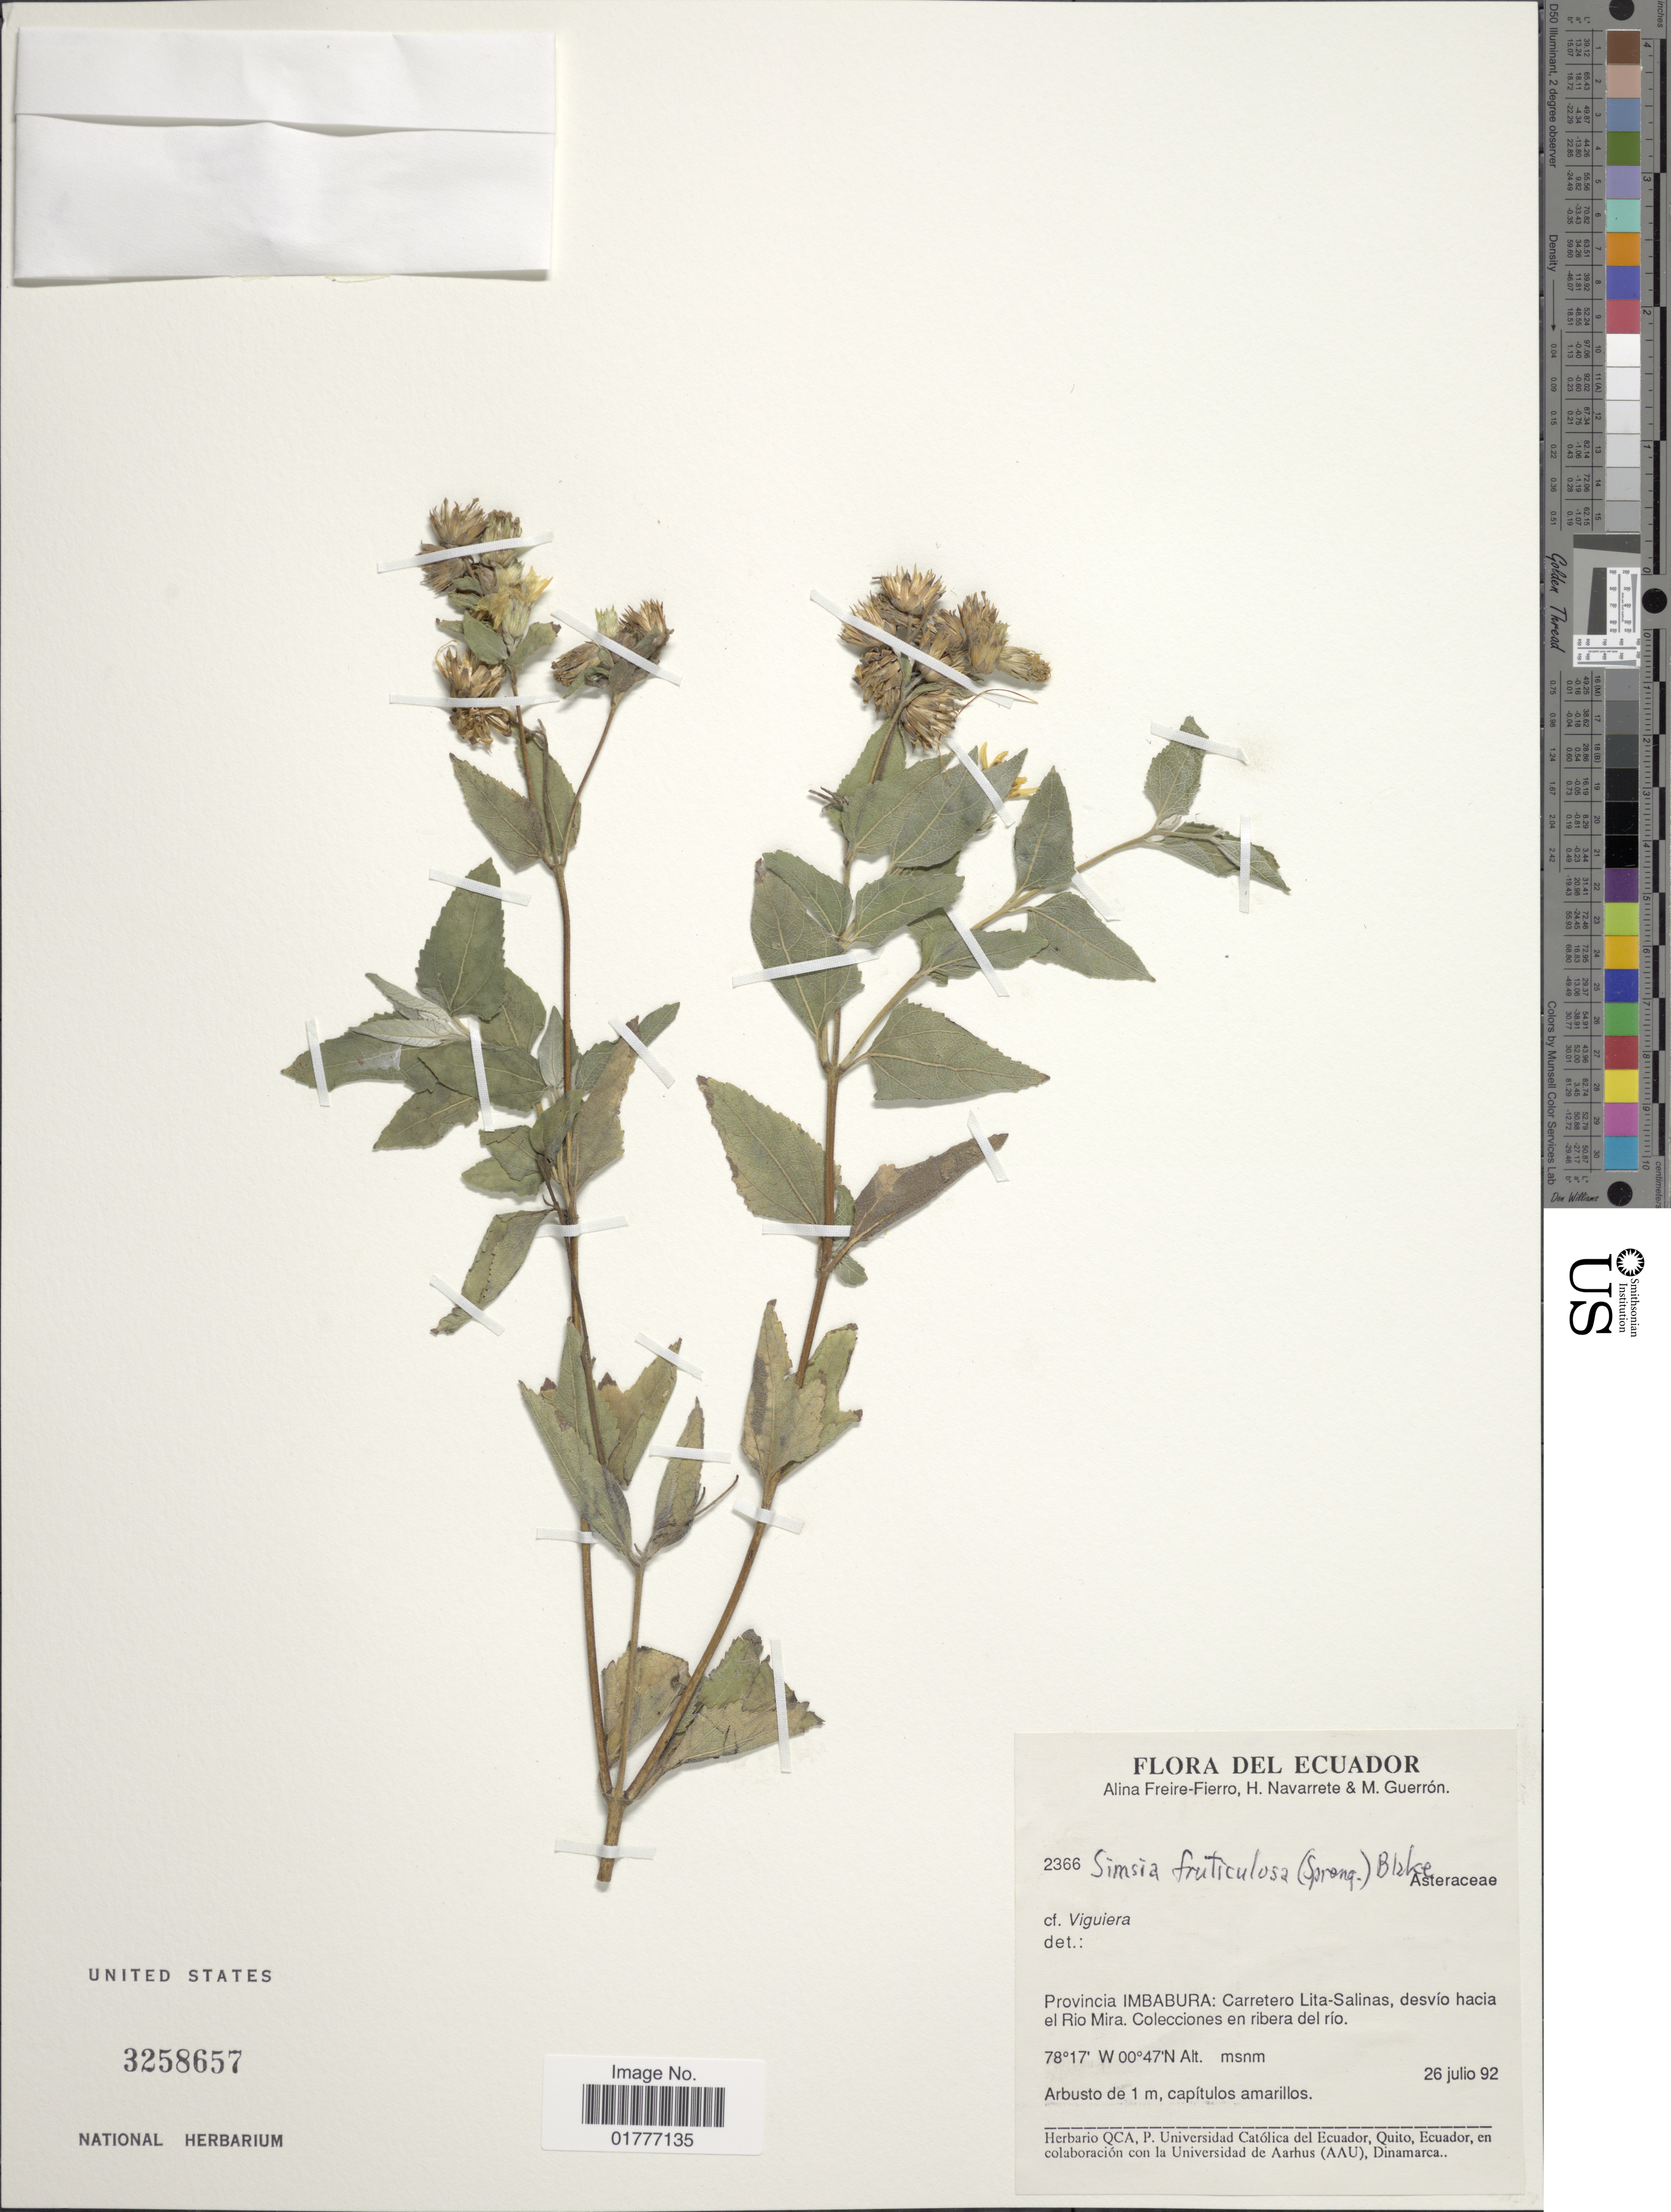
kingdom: Plantae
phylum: Tracheophyta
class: Magnoliopsida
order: Asterales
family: Asteraceae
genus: Simsia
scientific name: Simsia fruticulosa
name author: (Spreng.) S.F. Blake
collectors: A. Freire-Fierro, H. Navarrete & M. Guerron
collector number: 2366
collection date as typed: Transcribed d/m/y: 26/7/92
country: Ecuador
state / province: Imbabura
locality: Carretero Lita-Salinas, desvió hacia el Río Mira. Colecciones en ribera del río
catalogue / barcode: US 3258657